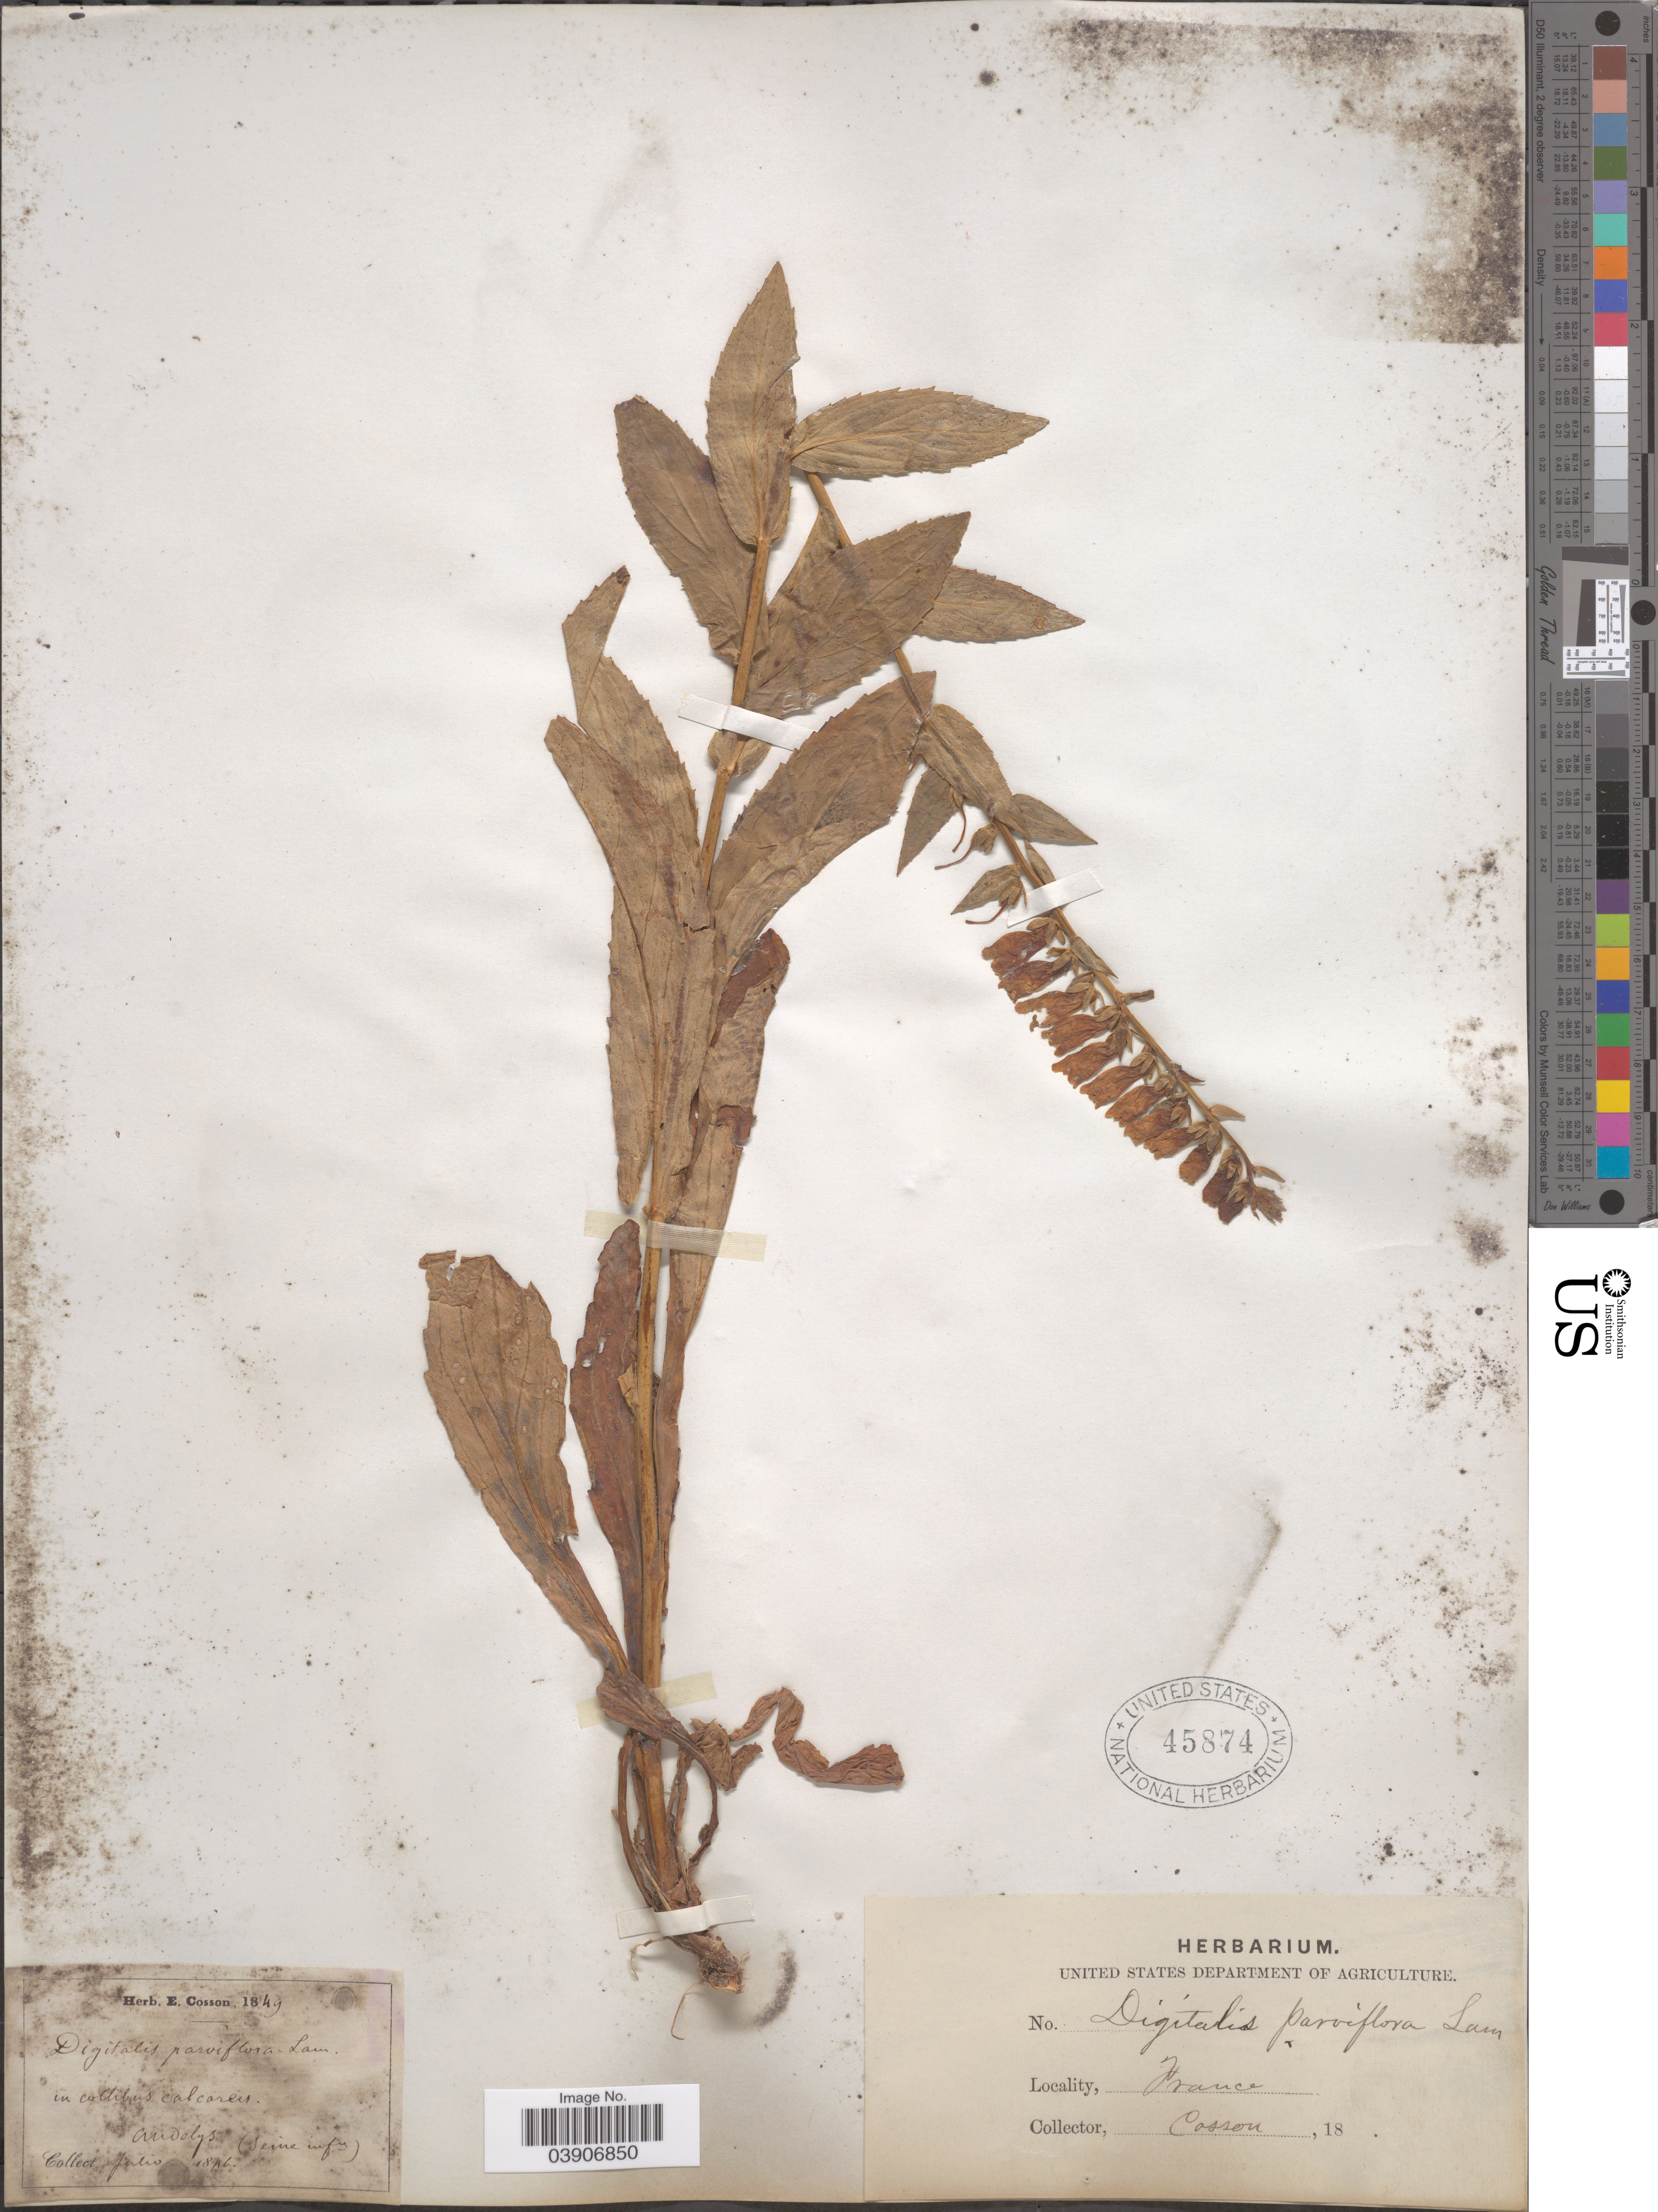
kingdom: Plantae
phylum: Tracheophyta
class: Magnoliopsida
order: Lamiales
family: Plantaginaceae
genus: Digitalis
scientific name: Digitalis parviflora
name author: Jacq.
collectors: E. Cosson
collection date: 1846-07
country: France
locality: In collibus calcareis. Andelys (Seine inf [interpreted]).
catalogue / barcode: US 45874